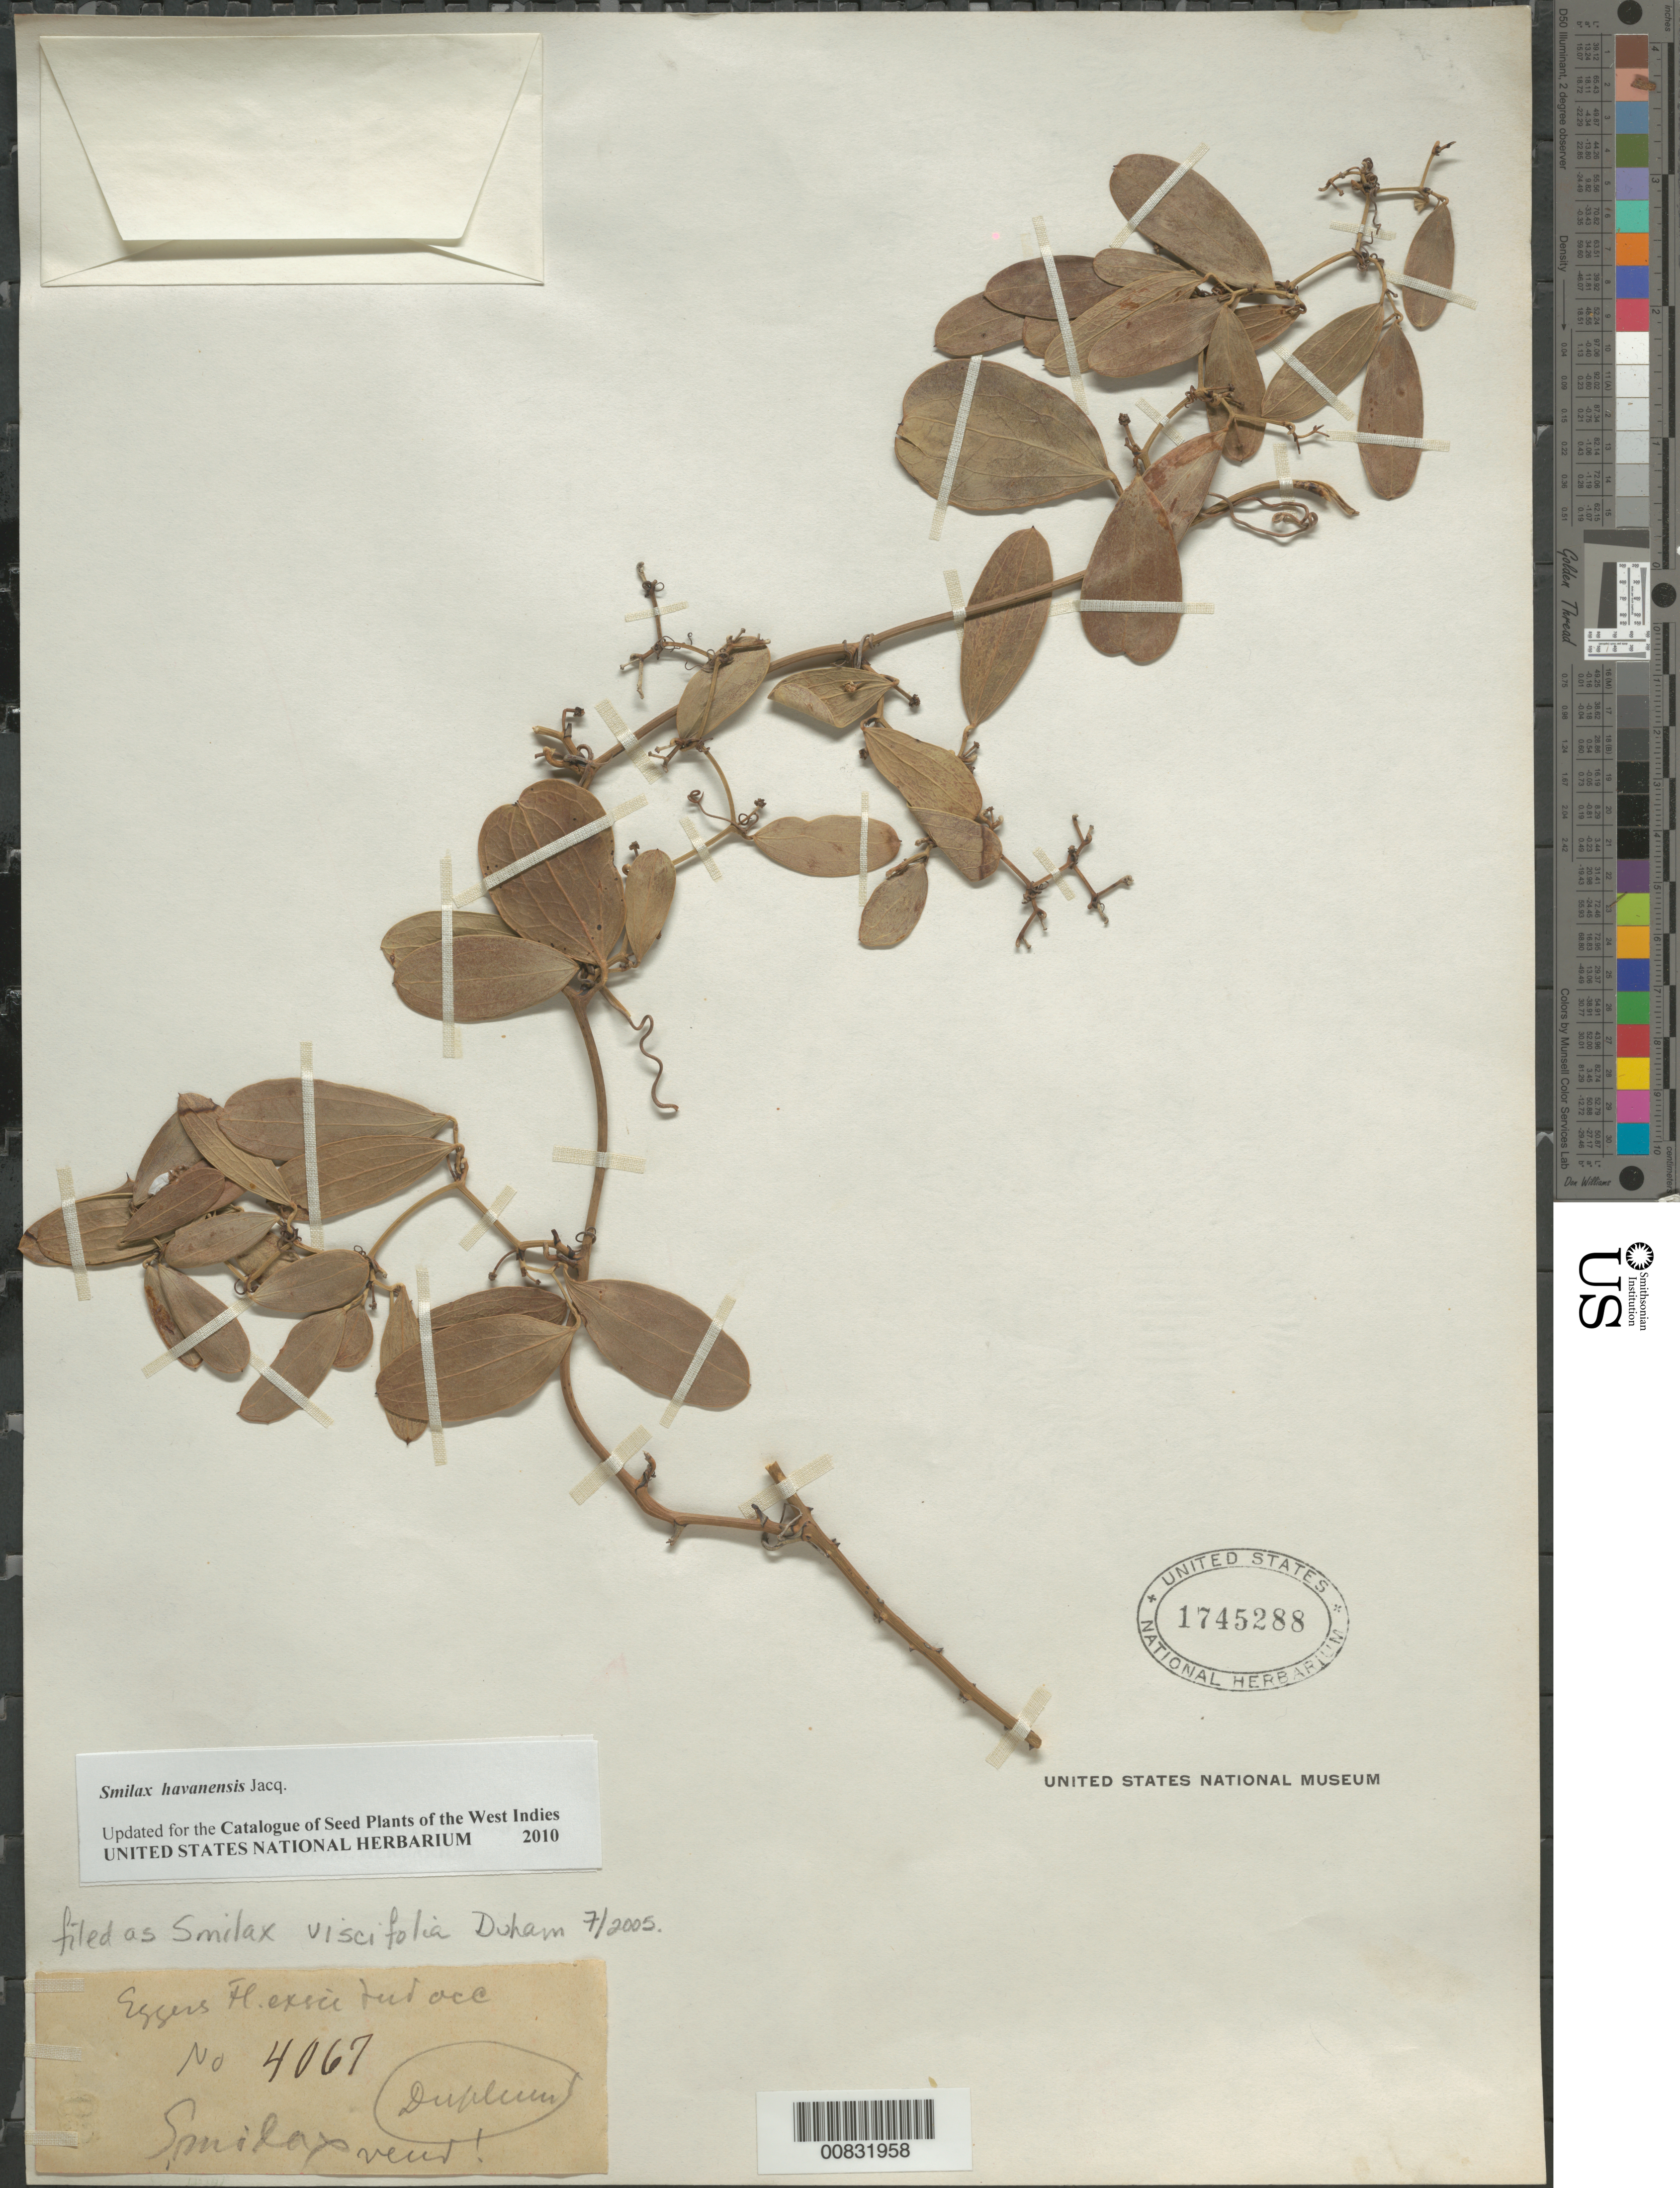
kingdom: Plantae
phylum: Tracheophyta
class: Liliopsida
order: Liliales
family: Smilacaceae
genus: Smilax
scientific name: Smilax havanensis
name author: Jacq.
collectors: H. F. A. von Eggers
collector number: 4067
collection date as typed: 18 Feb 1888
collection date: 1888-02-18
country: Bahamas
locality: Nassau.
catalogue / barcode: US 1745288